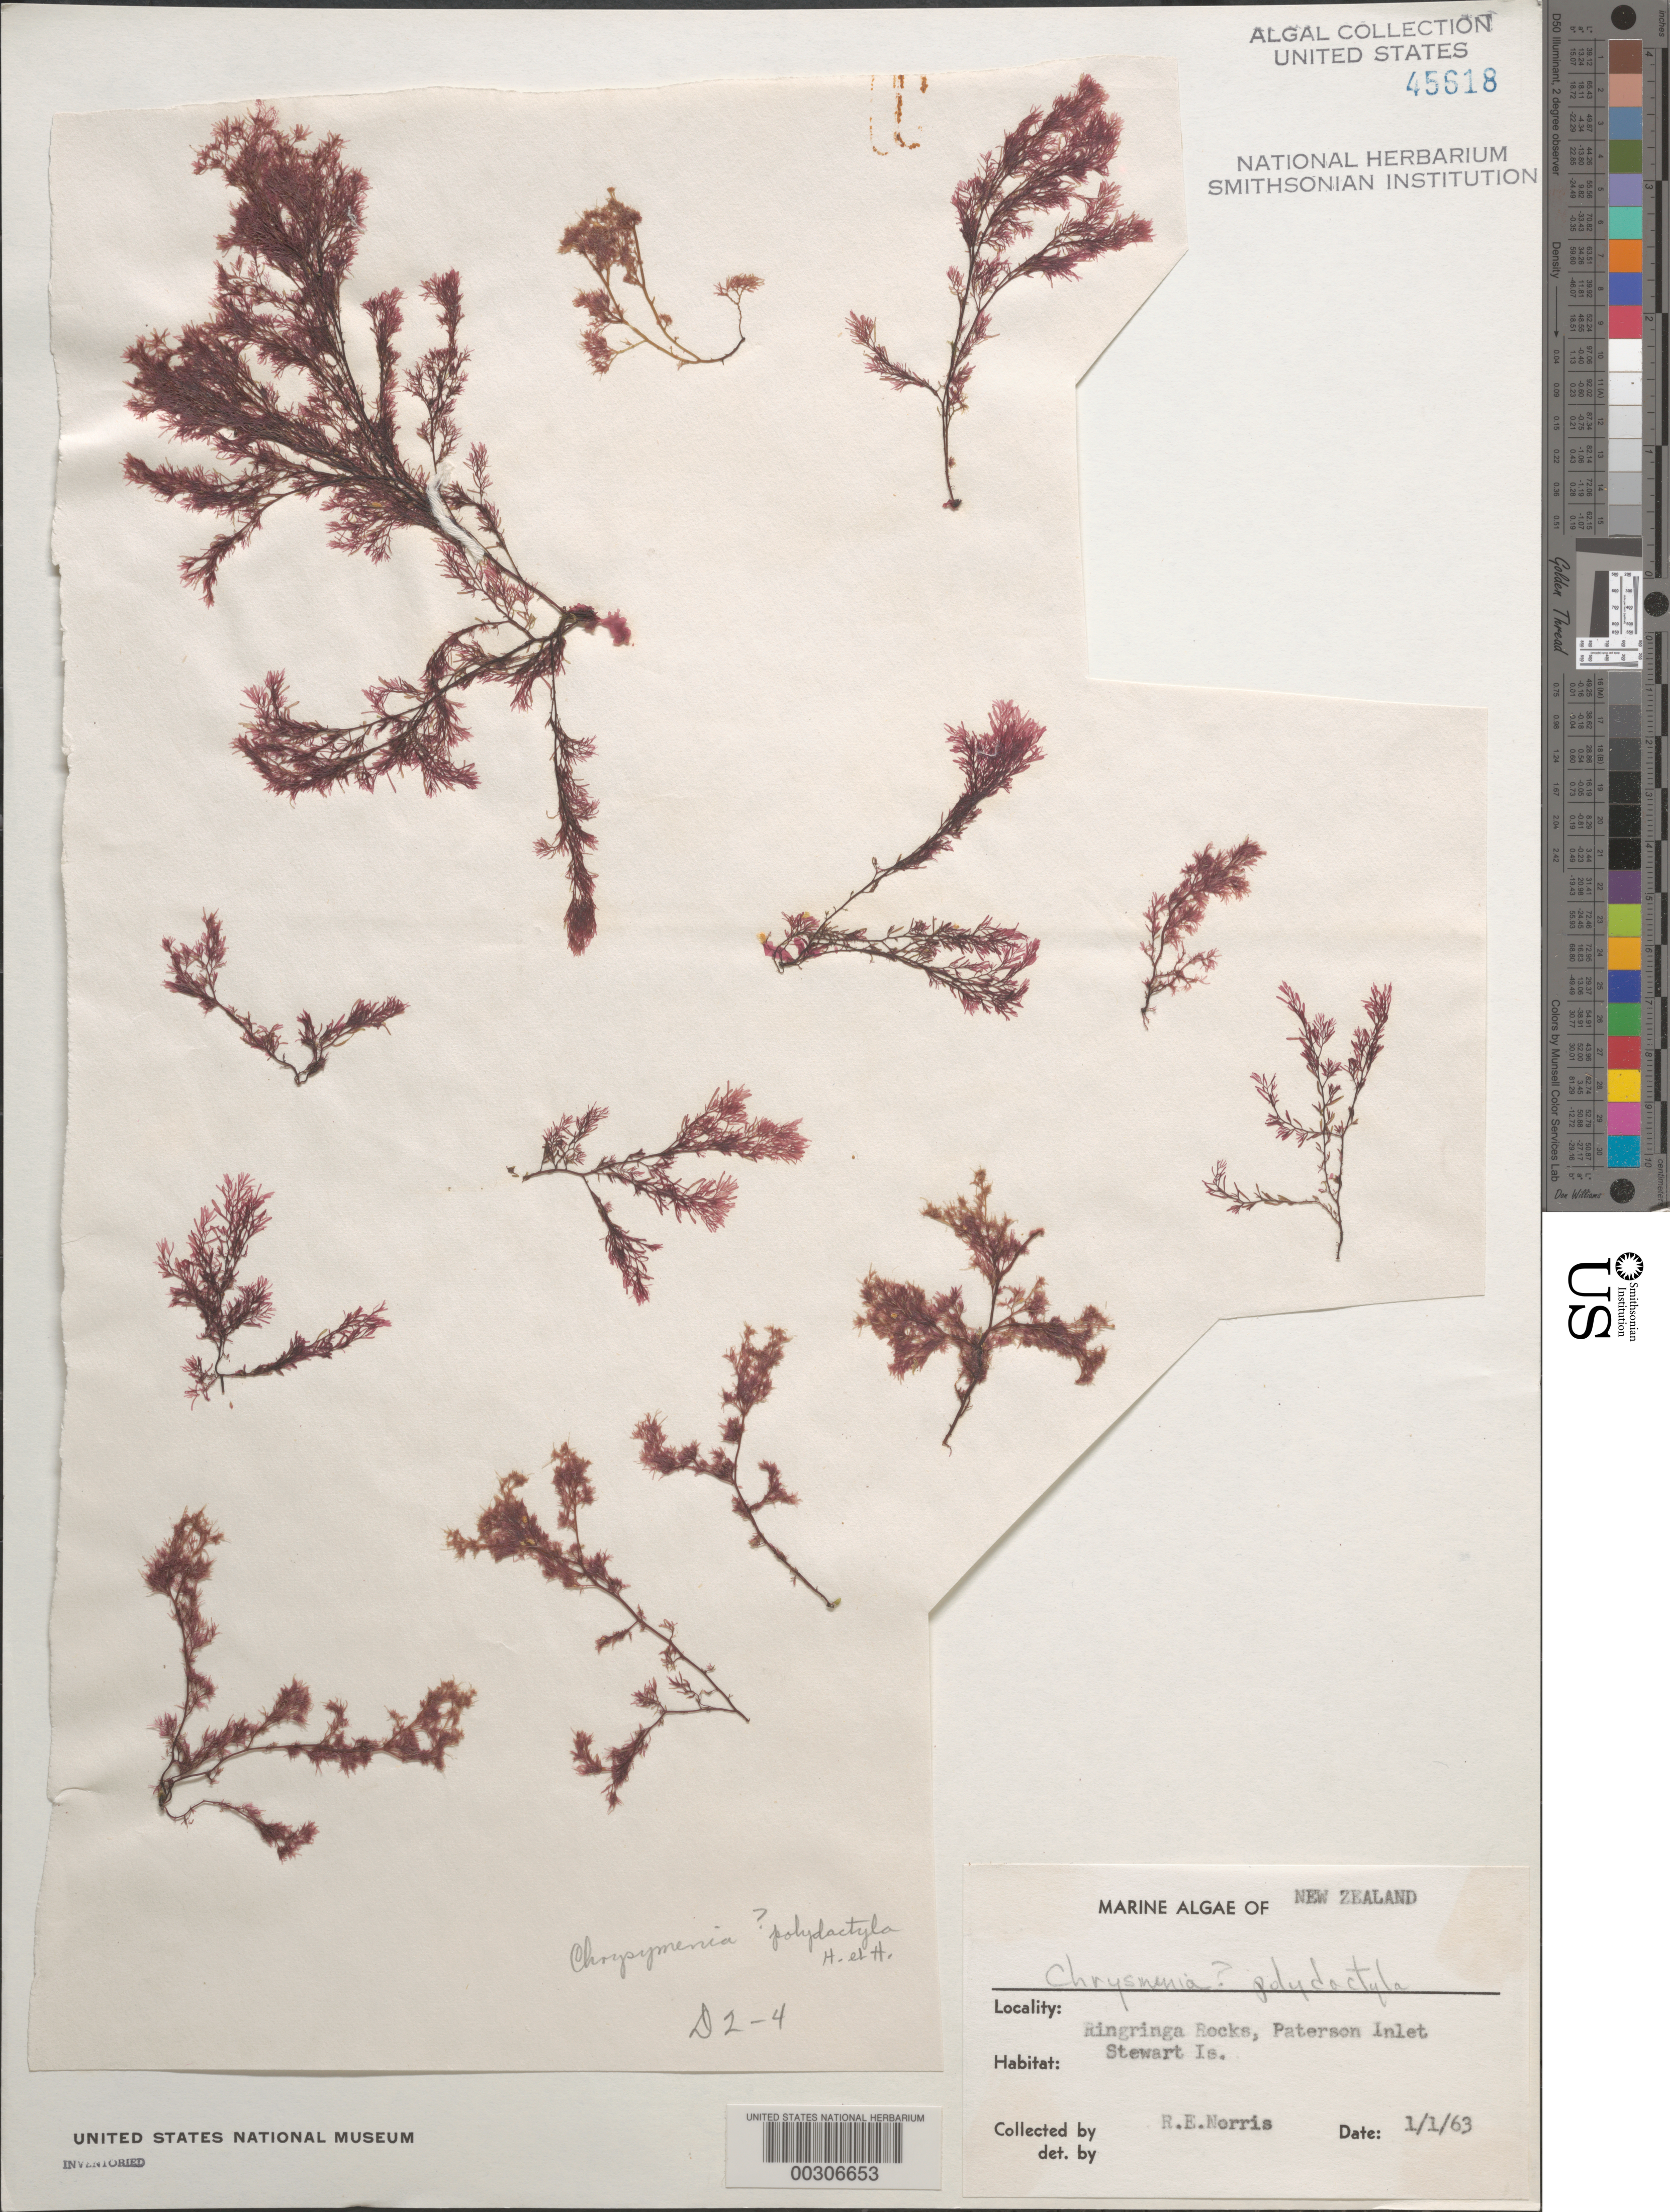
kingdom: Plantae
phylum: Rhodophyta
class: Florideophyceae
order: Rhodymeniales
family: Rhodymeniaceae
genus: Chrysymenia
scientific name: Chrysymenia polydactyla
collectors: R. E. Norris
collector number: D2-4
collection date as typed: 01 Jan 1963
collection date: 1963-01-01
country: New Zealand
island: Stewart Island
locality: Ringaringa Rocks, Paterson Inlet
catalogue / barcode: US 45618